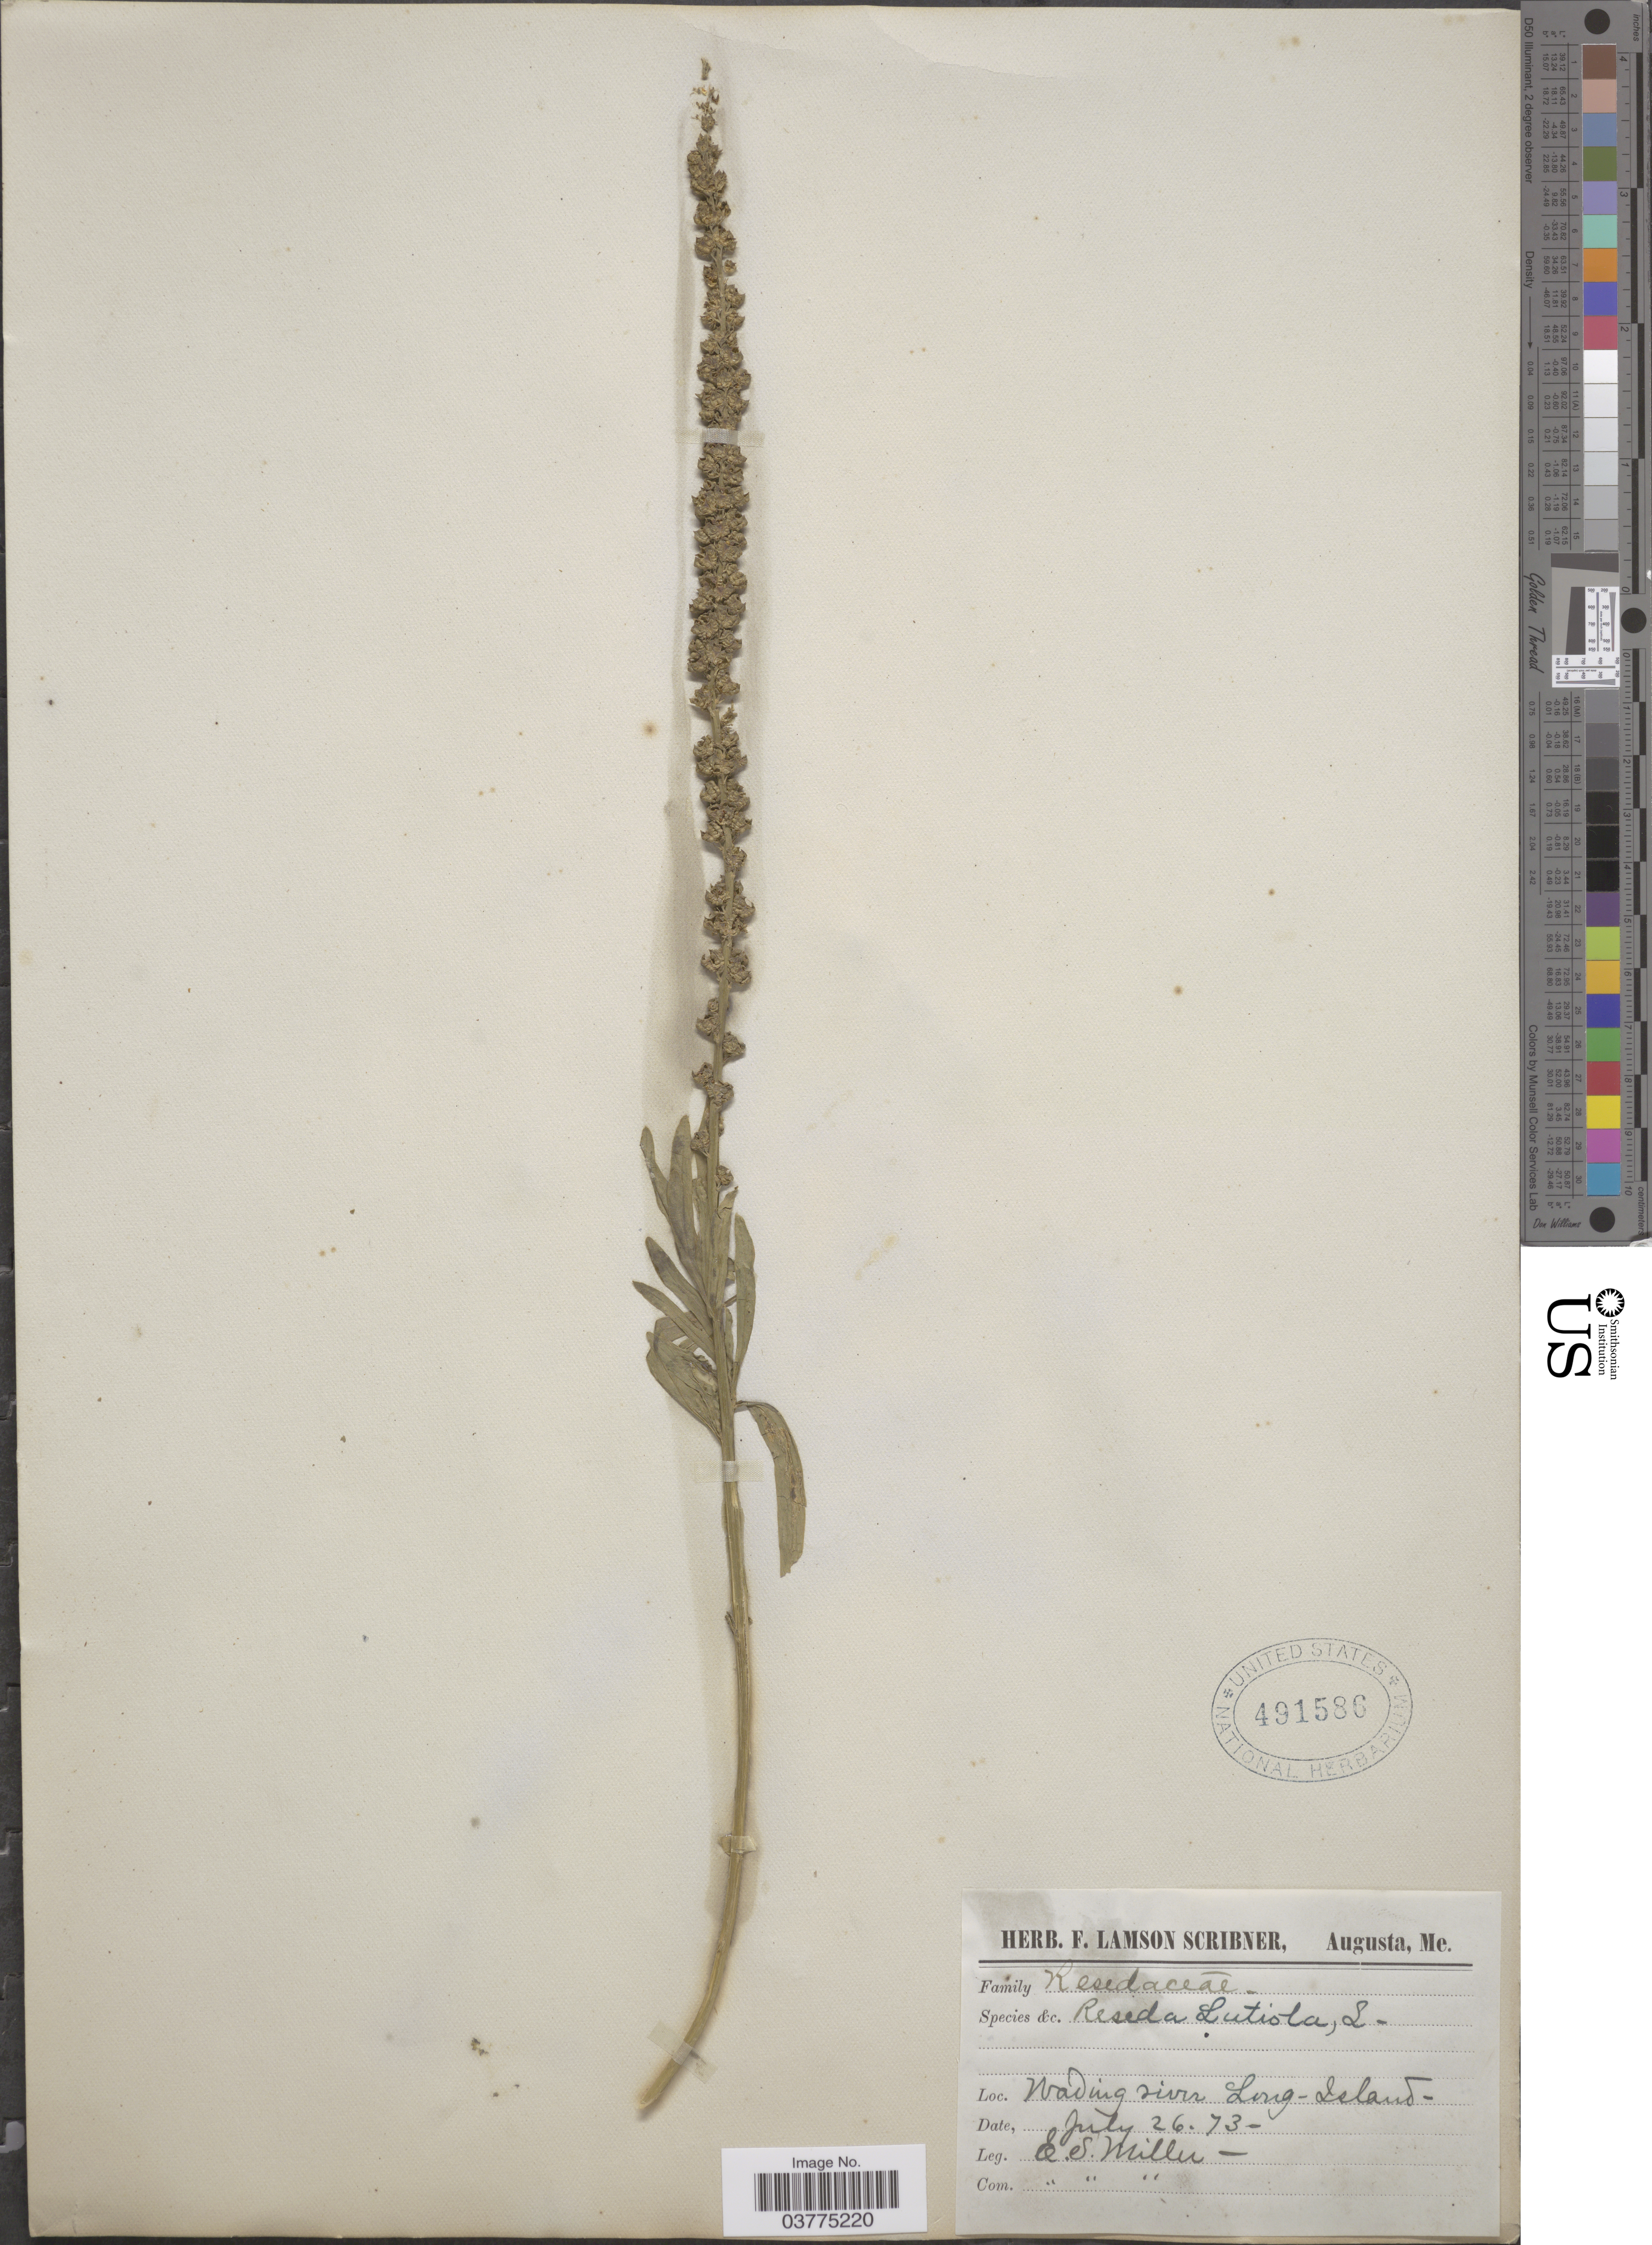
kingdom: Plantae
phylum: Tracheophyta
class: Magnoliopsida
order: Brassicales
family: Resedaceae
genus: Reseda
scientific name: Reseda lutea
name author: L.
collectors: E. S. Miller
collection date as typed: Transcribed d/m/y: 26/7/73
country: United States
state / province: New York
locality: Wading river. Long-Island.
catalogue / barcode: US 491586